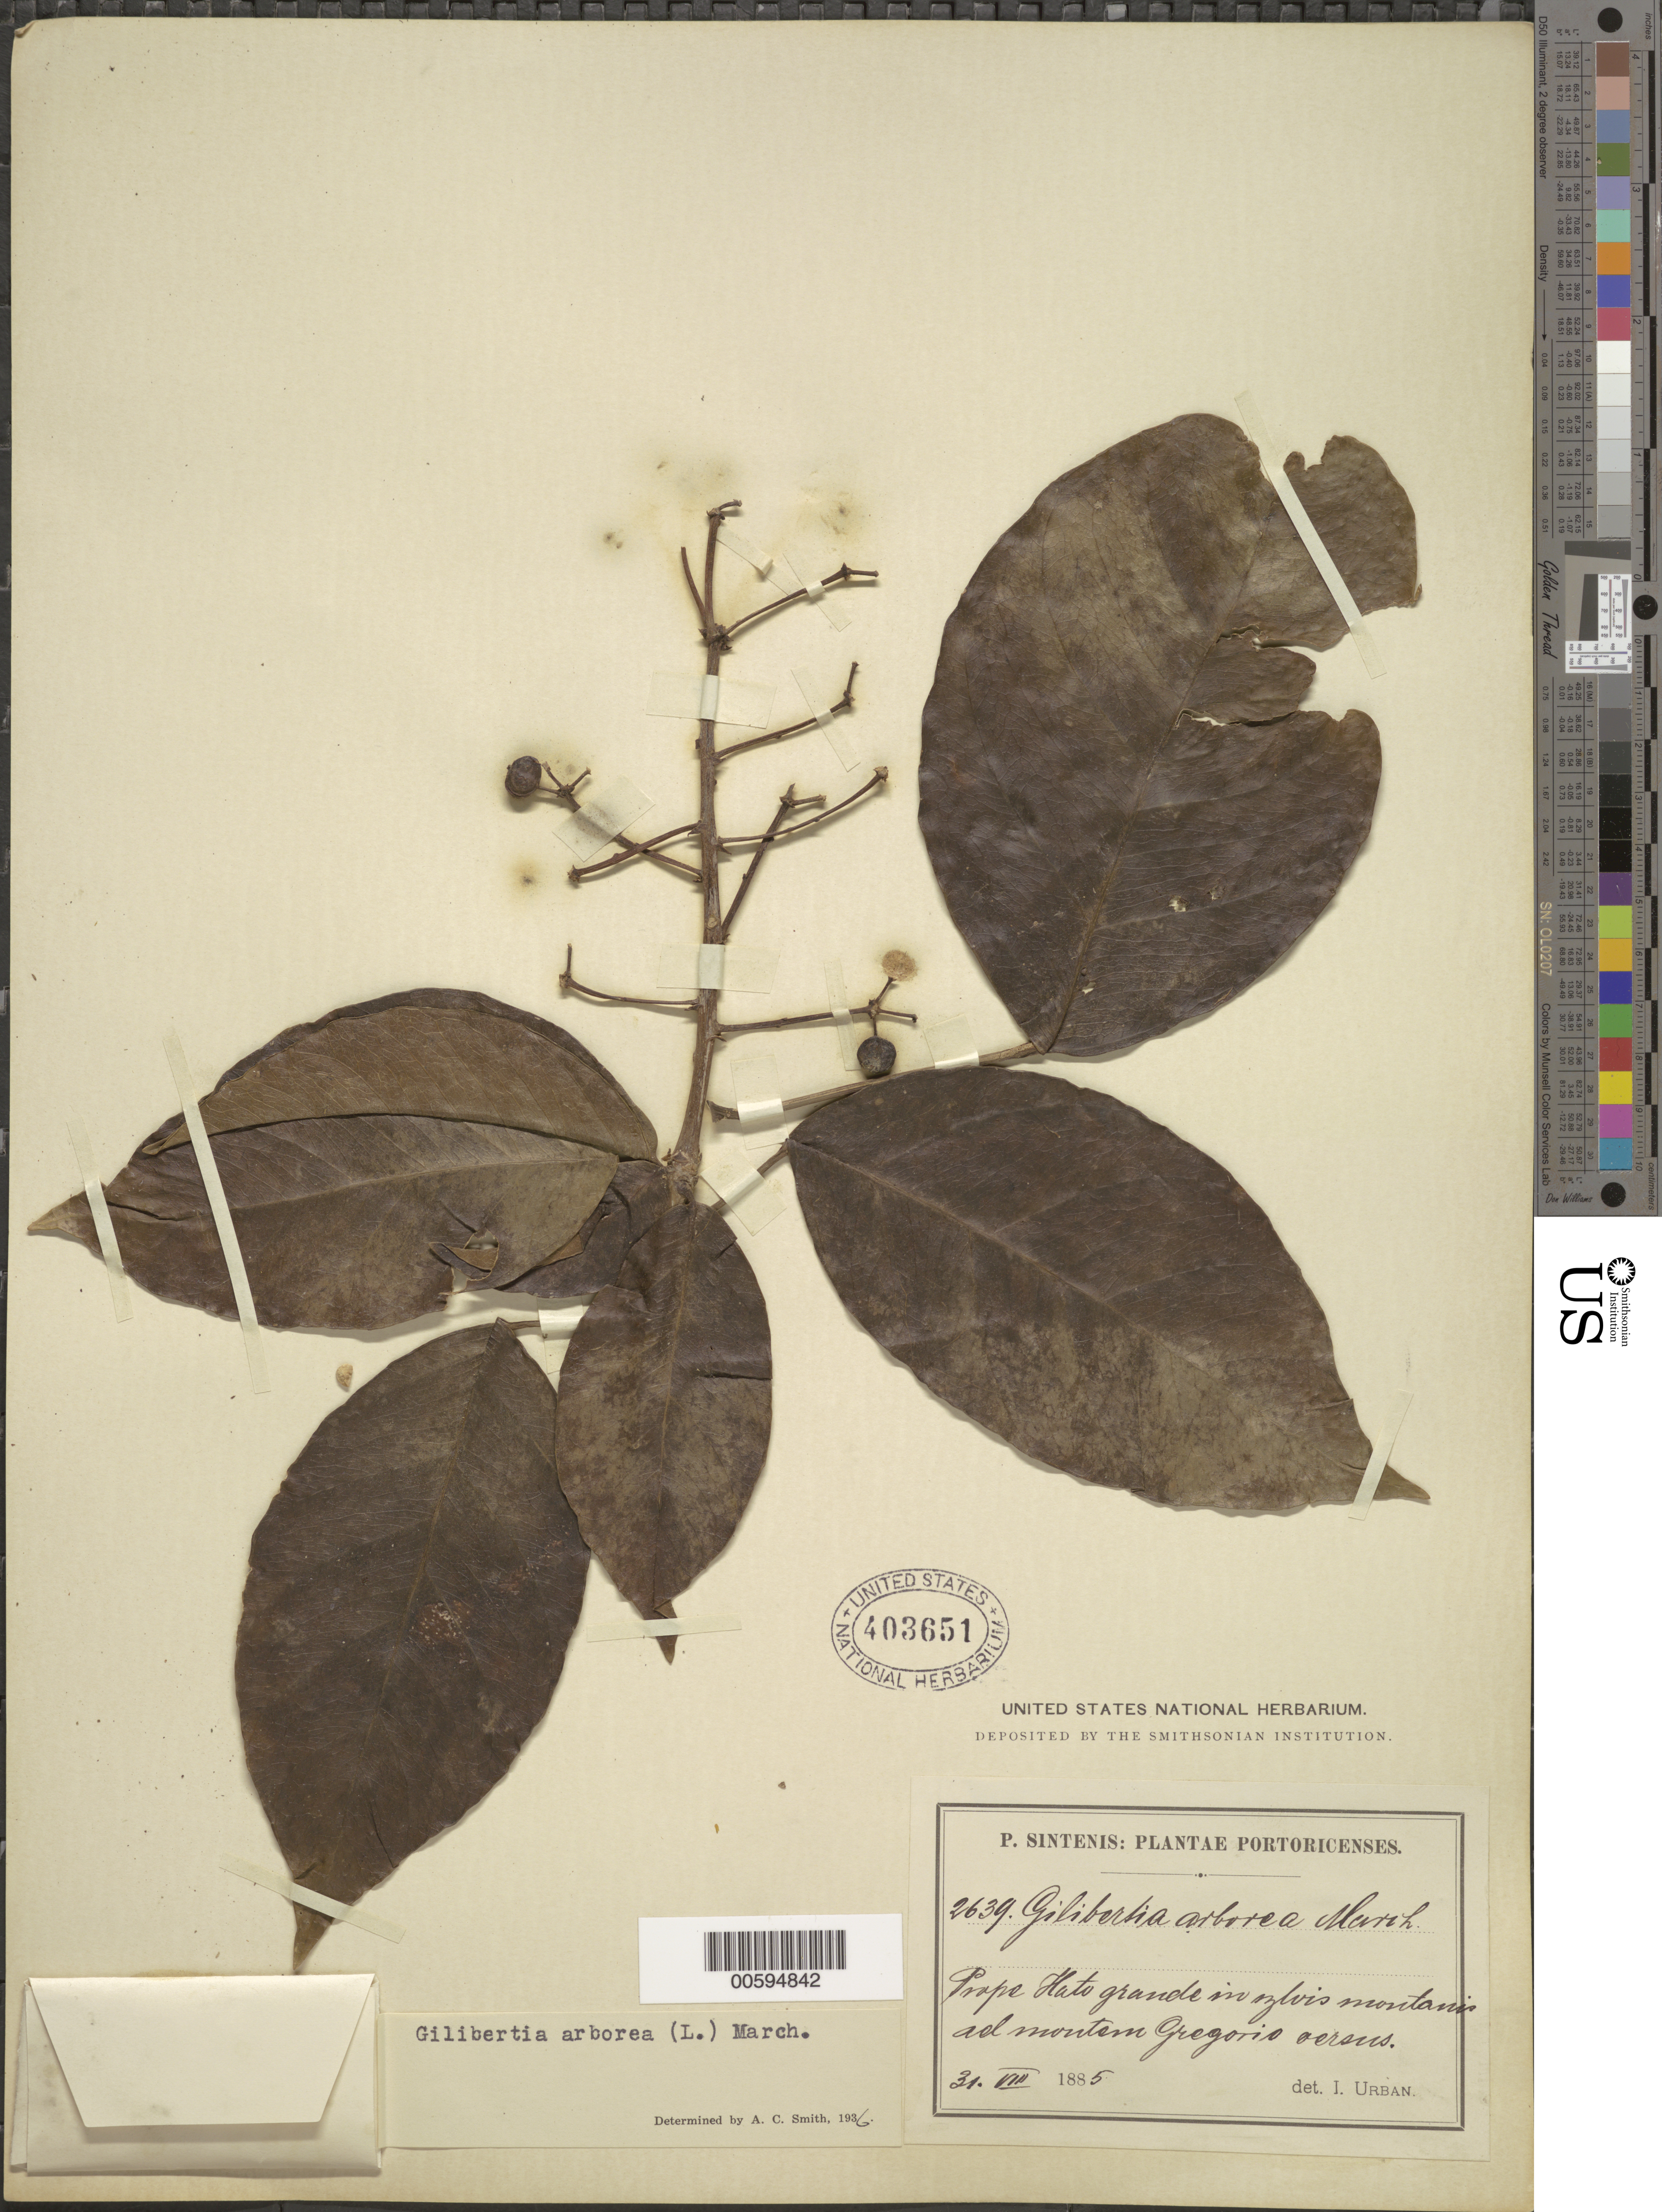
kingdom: Plantae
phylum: Tracheophyta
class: Magnoliopsida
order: Apiales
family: Araliaceae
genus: Dendropanax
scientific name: Dendropanax arboreus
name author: (L.) Decne. & Planch.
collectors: P. Sintenis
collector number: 2639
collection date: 1885-08-31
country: Puerto Rico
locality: Prope Hato grande in sylvis montis ad montem Gregorio versus.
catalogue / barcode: US 403651